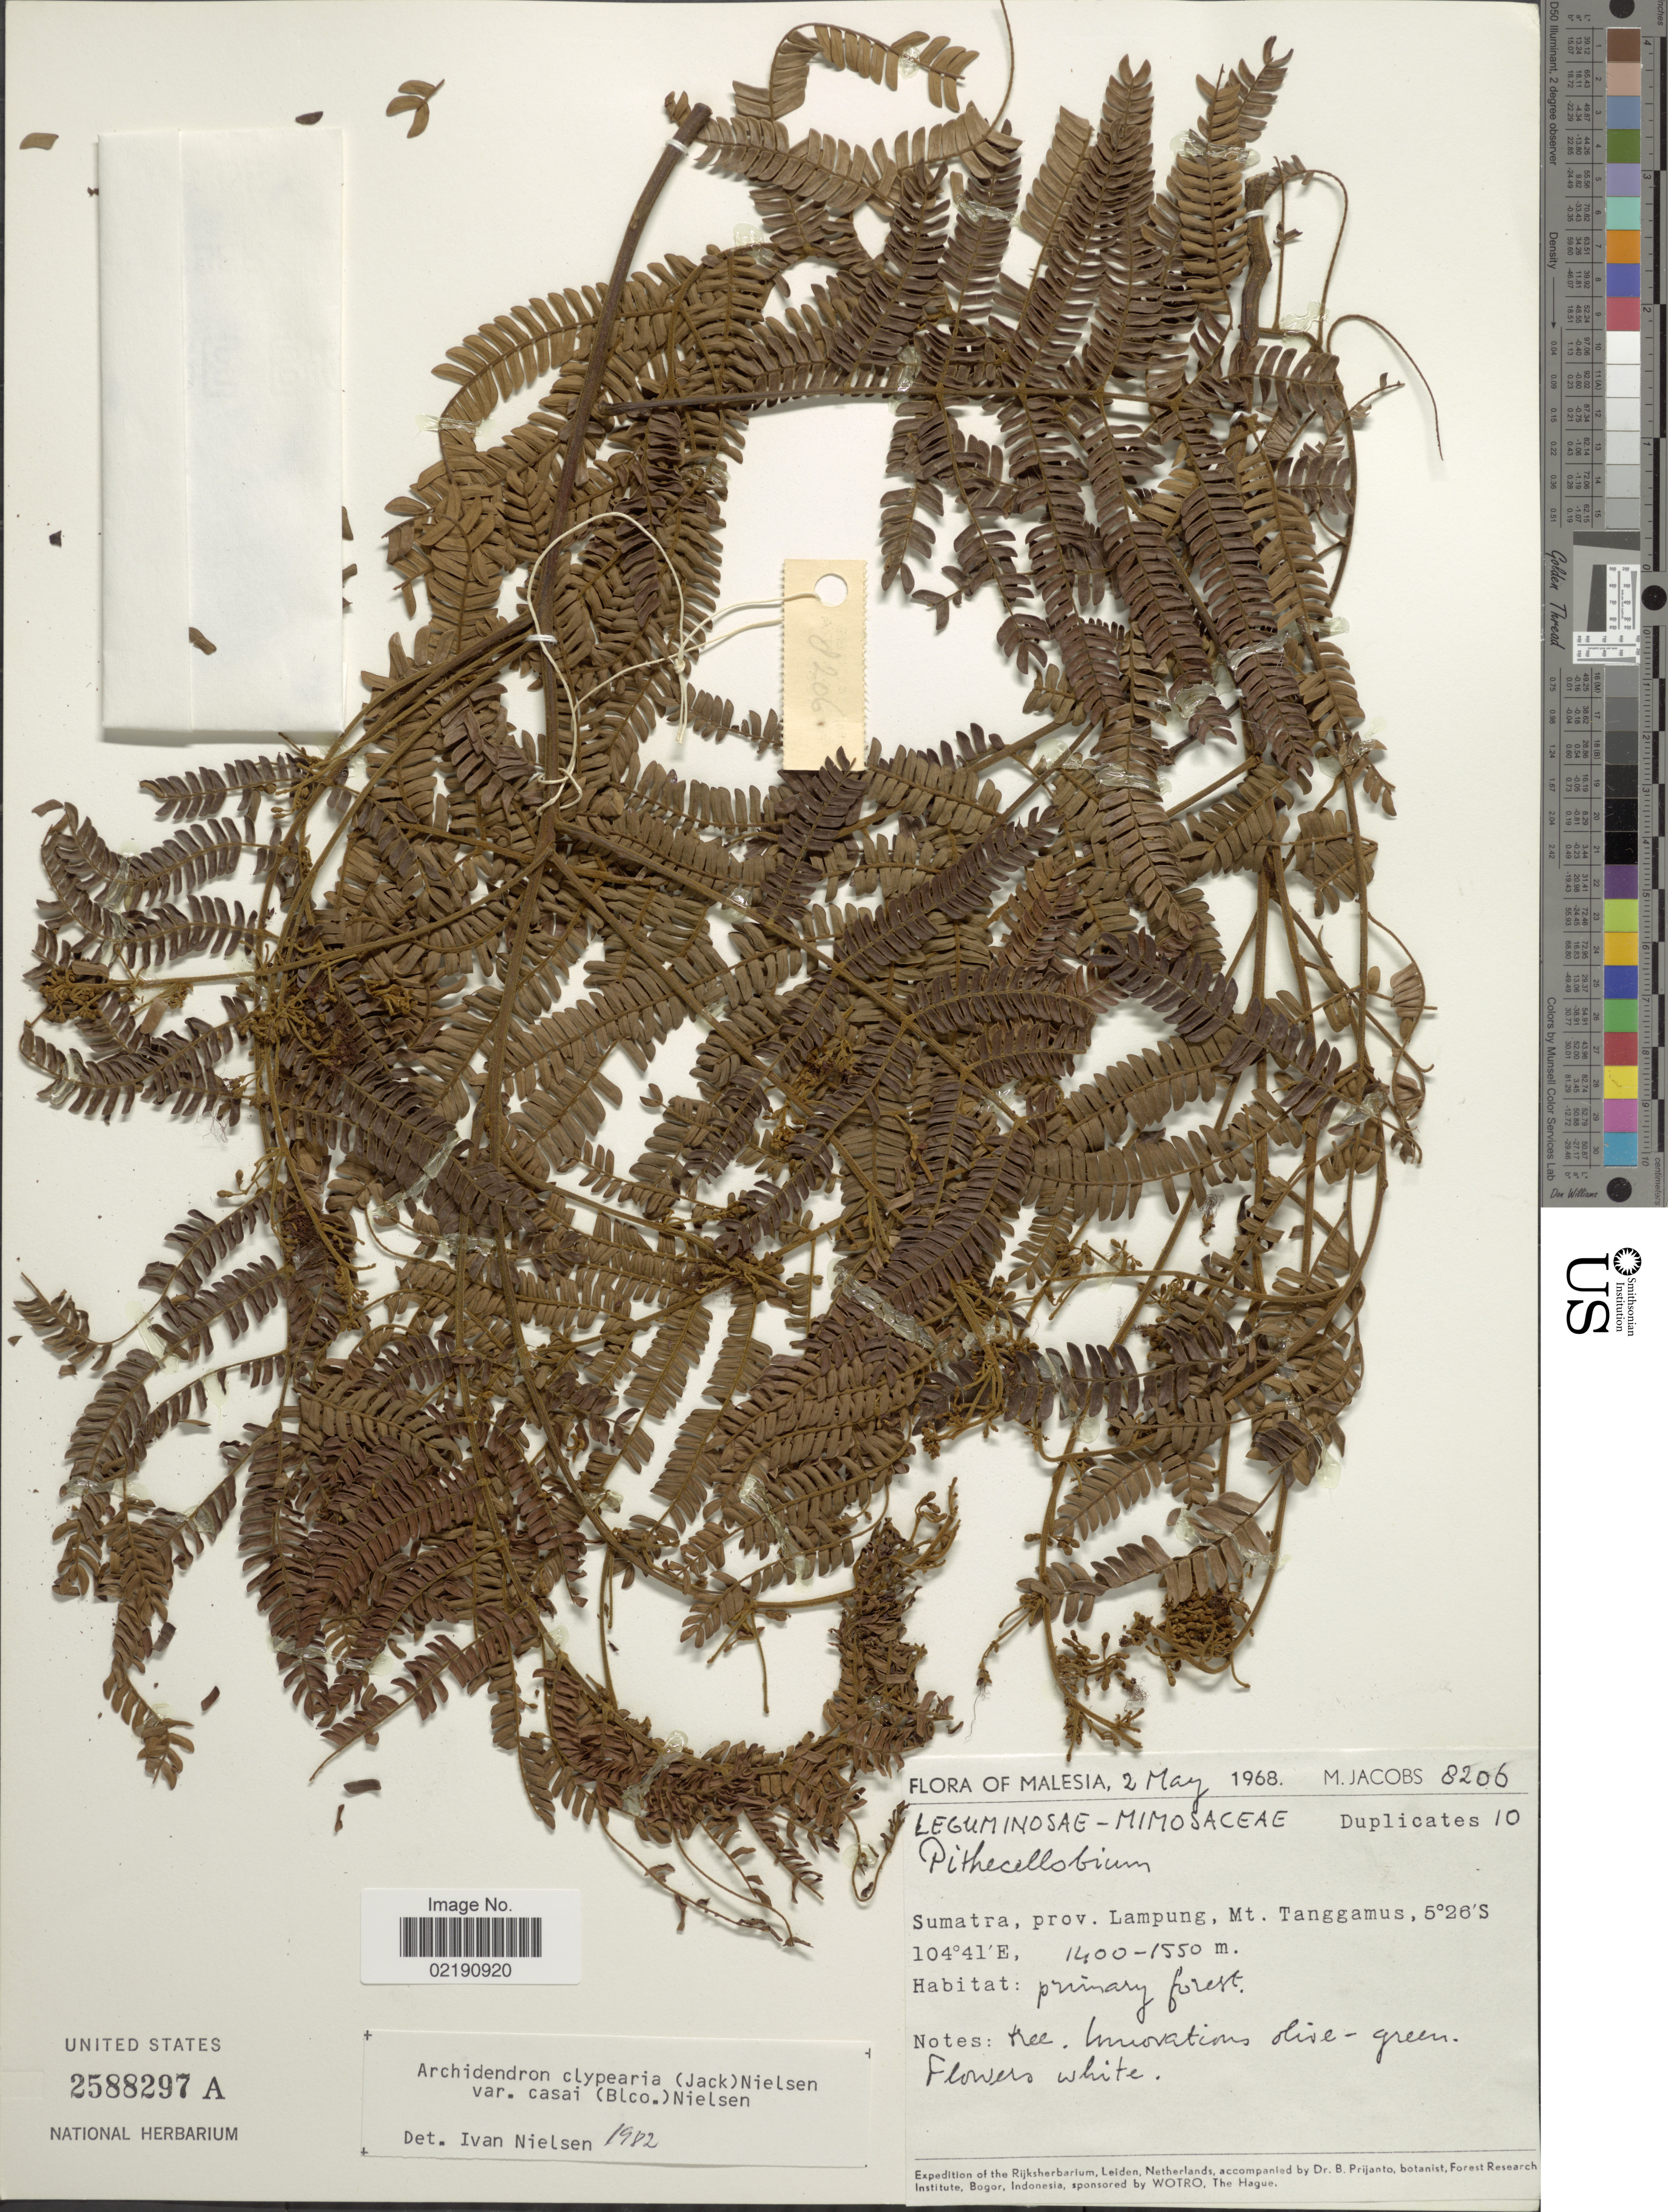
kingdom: Plantae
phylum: Tracheophyta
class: Magnoliopsida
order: Fabales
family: Fabaceae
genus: Archidendron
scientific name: Archidendron clypearia var. casai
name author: (Blanco) I.C. Nielsen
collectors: M. Jacobs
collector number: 8206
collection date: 1968-05-02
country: Indonesia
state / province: Sumatra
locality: Prov. Lampung, Mt. Tanggamus, primary forest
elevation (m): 1400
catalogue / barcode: US 2588297A